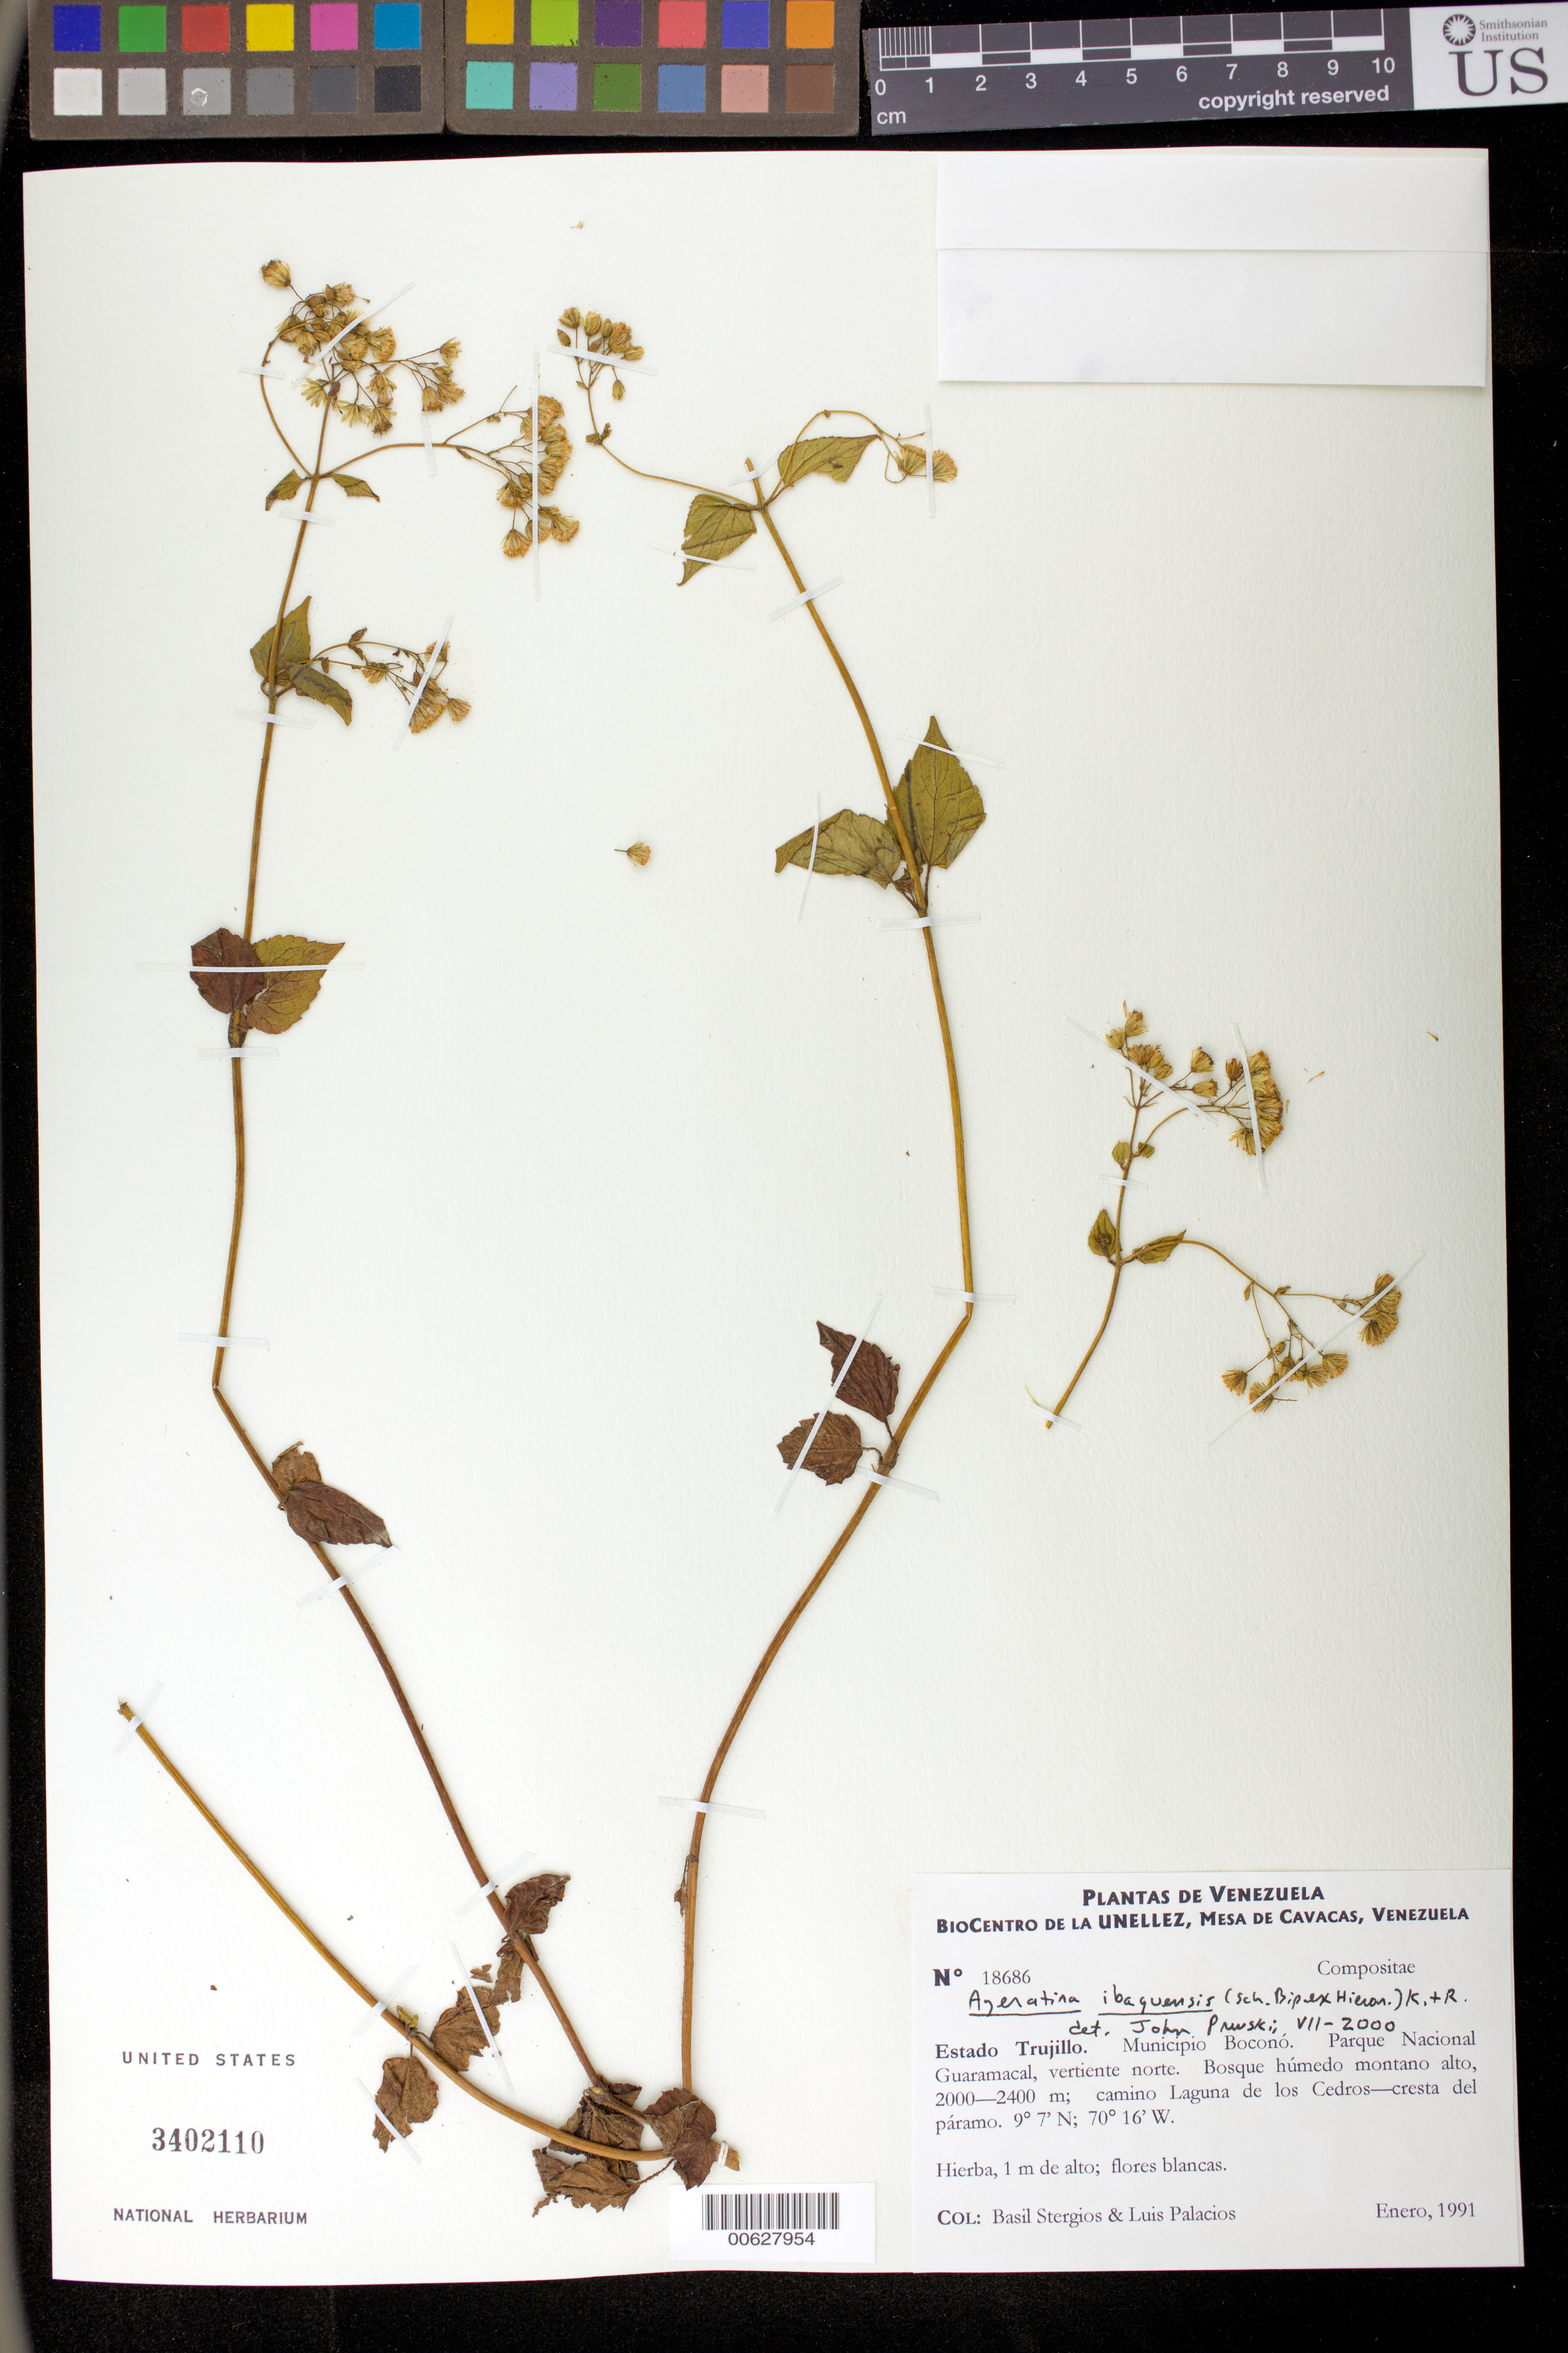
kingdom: Plantae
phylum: Tracheophyta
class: Magnoliopsida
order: Asterales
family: Asteraceae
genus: Ageratina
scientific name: Ageratina ibaguensis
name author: (Sch. Bip. ex Hieron.) R.M. King & H. Rob.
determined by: Pruski, J. F.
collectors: B. G. Stergios & L. Palacios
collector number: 18686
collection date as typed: Jan 1991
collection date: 1991-01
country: Venezuela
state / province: Trujillo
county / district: Boconó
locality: Parque Nacional Guaramacal, vertiente N, camino laguna de los Cedros-cresta del páramo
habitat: Bosque húmedo montano alto.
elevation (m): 2000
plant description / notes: PORT, US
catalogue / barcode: US 3402110